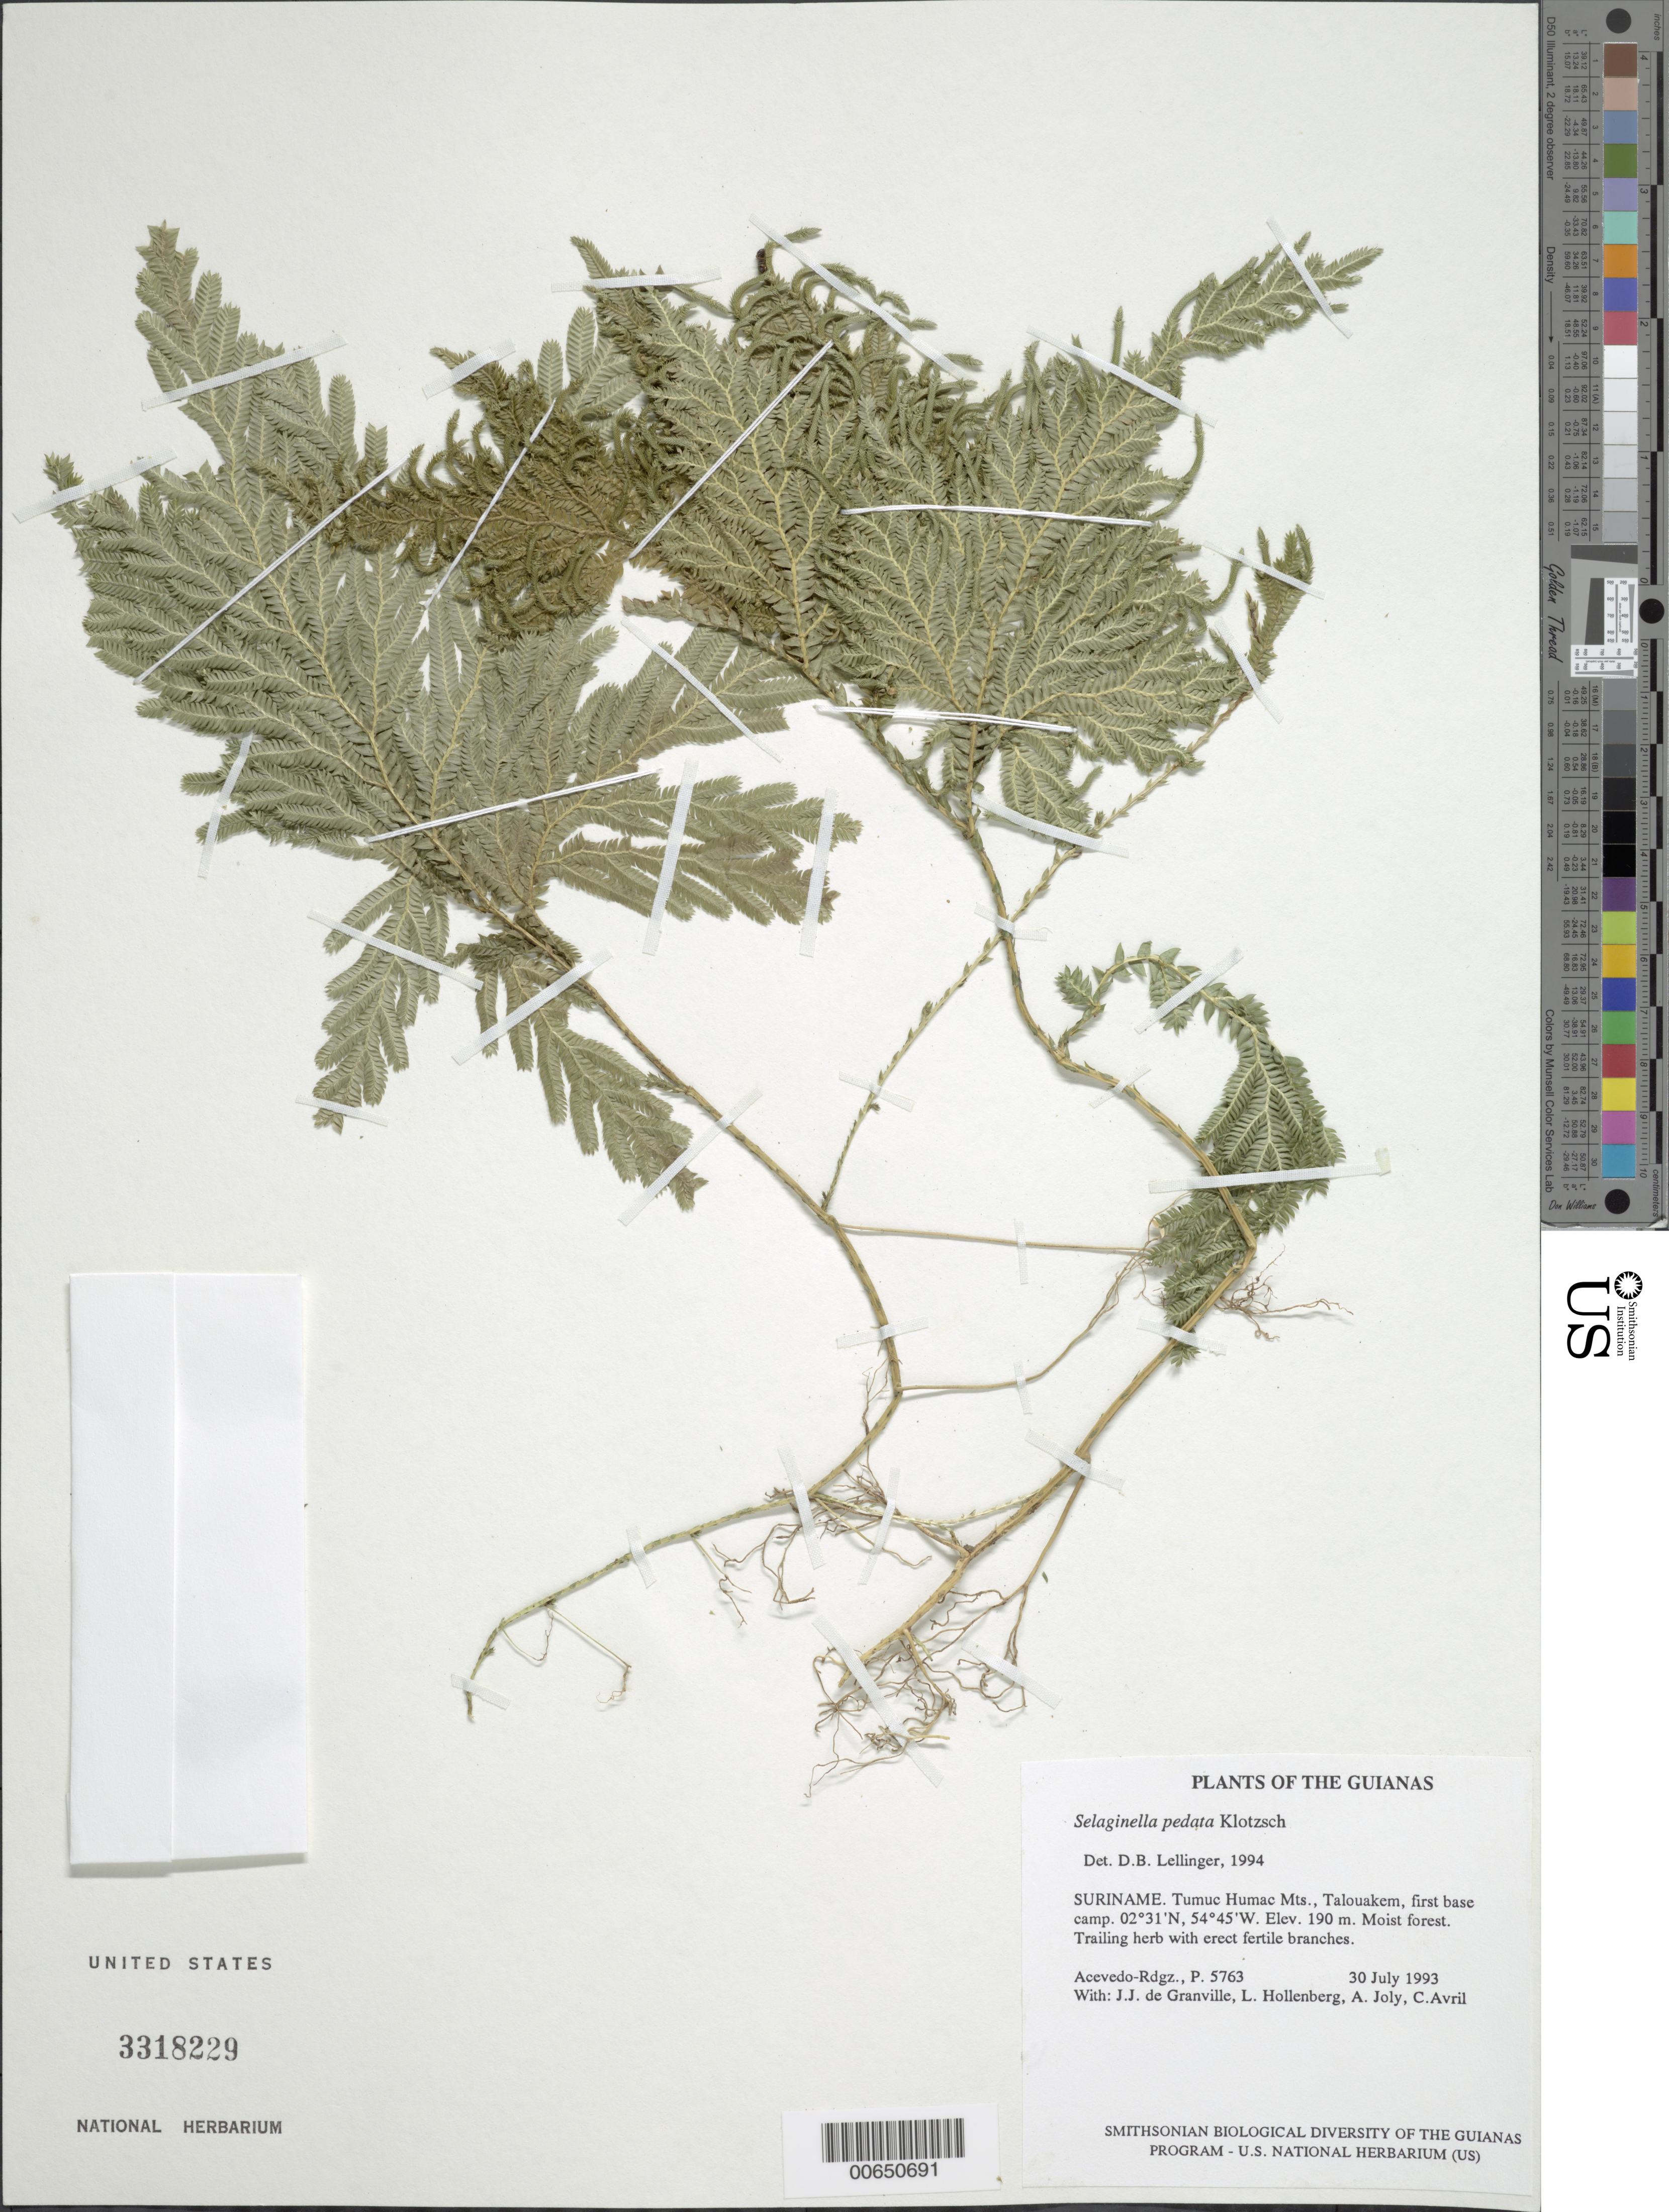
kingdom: Plantae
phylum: Tracheophyta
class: Lycopodiopsida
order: Selaginellales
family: Selaginellaceae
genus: Selaginella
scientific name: Selaginella pedata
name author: Klotzsch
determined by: Lellinger, David B., (BOT), Smithsonian Institution - National Museum of Natural History (UNITED STATES)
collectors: P. Acevedo-Rodr., J.-J. de Granville, L. Hollenberg, A. Joly & C. Avril de Maria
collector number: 5763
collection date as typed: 30 Jul 1993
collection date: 1993-07-30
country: Suriname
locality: Tumuc Humac Mts., Talouakem, first base camp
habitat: Moist forest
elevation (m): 190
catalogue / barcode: US 3318229